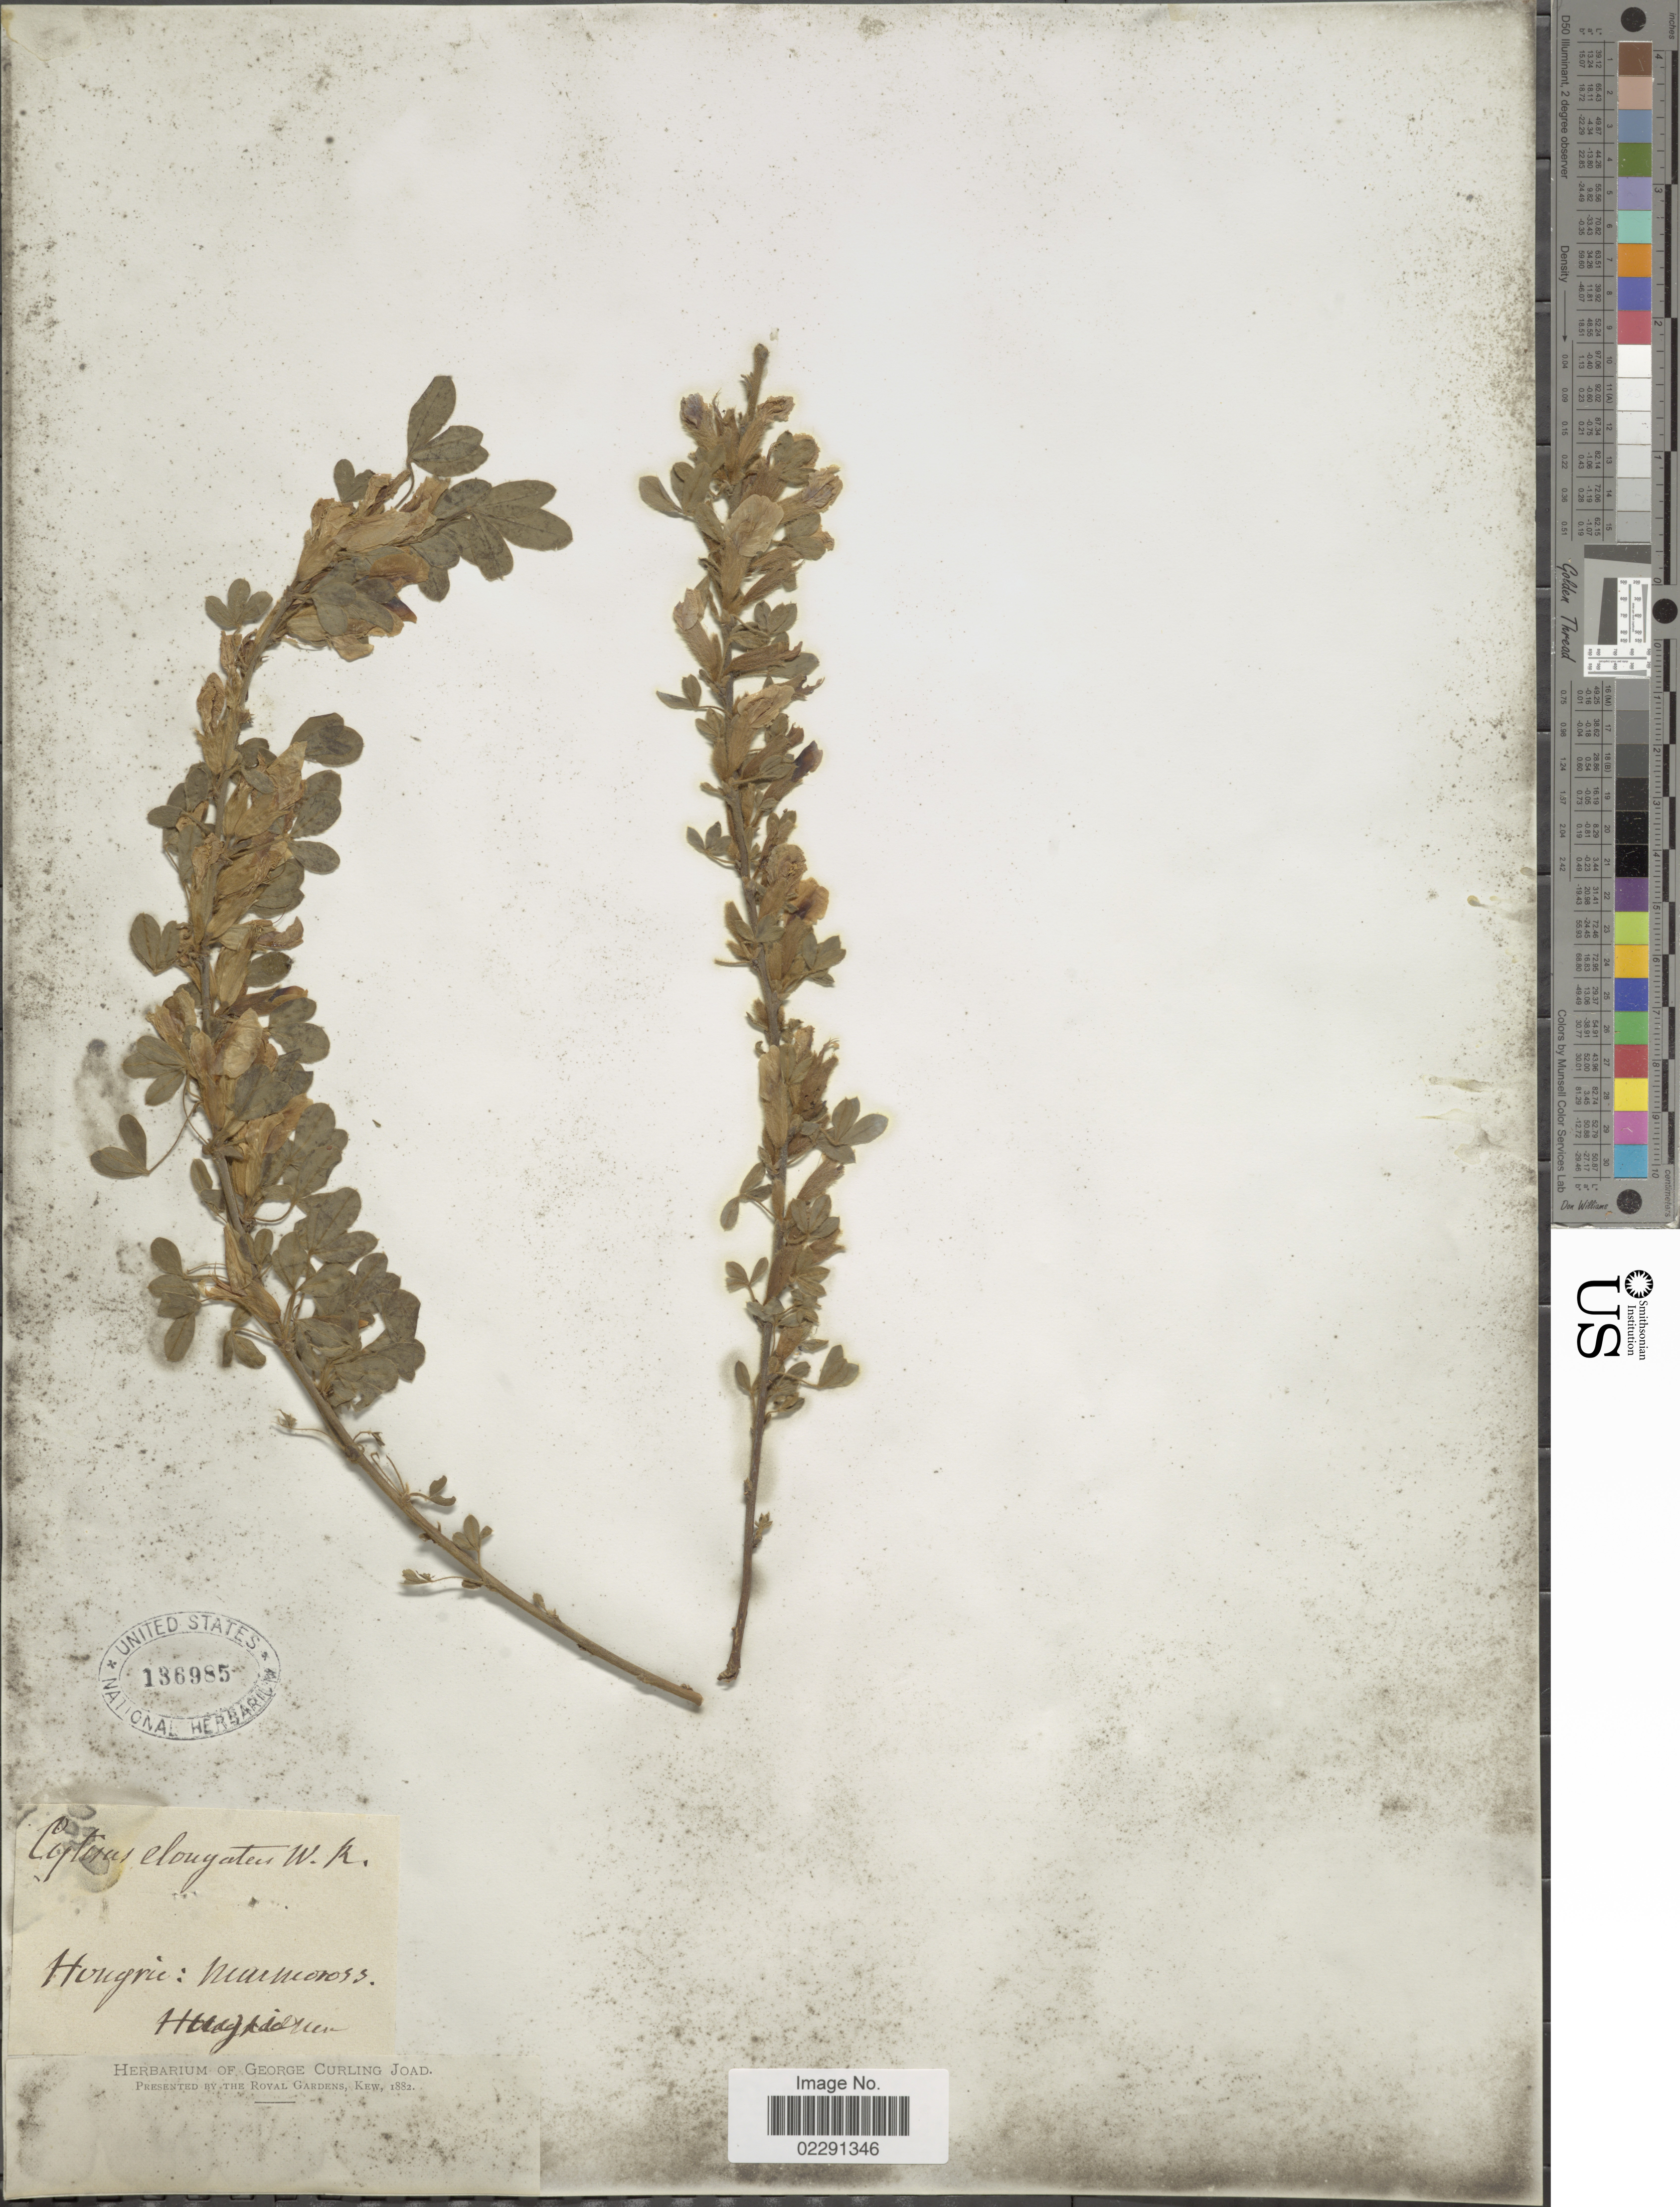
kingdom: Plantae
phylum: Tracheophyta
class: Magnoliopsida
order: Fabales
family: Fabaceae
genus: Cytisus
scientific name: Cytisus elongatus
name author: Waldst. & Kit.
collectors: ex herb. George Curling Joad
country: Hungary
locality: Hongrie: Marncoross, Hungarideen.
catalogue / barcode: US 136985